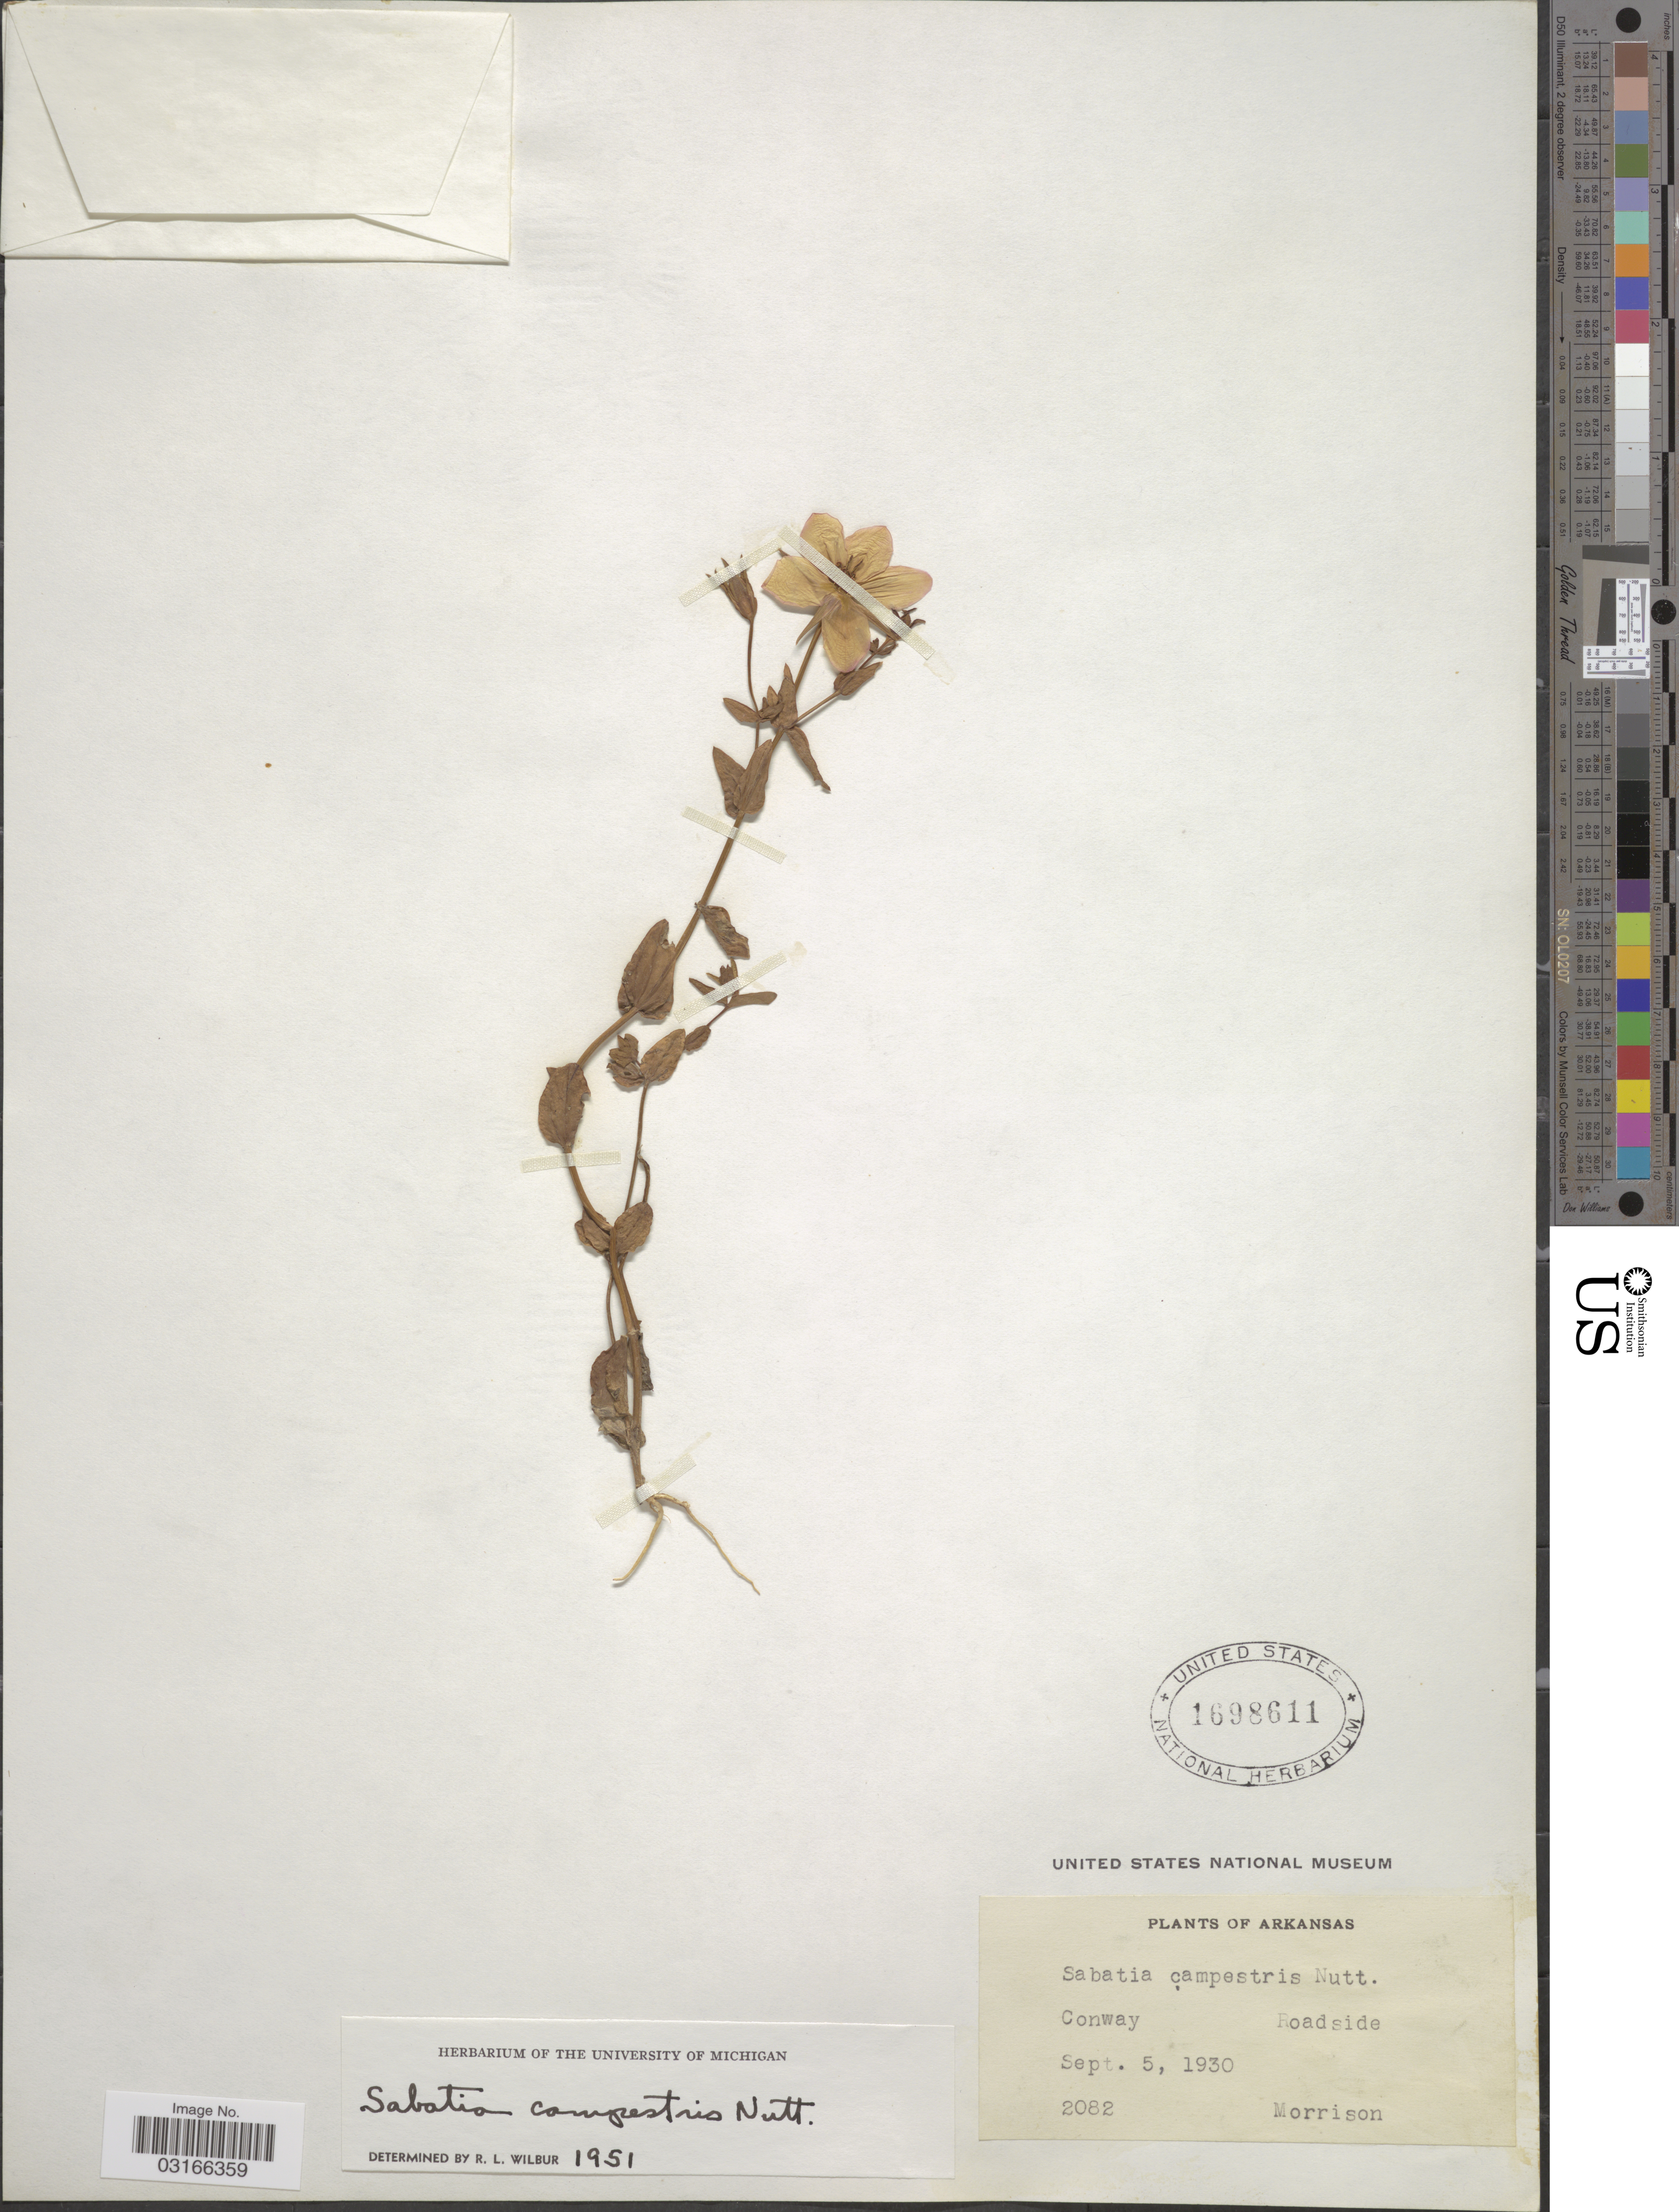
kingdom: Plantae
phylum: Tracheophyta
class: Magnoliopsida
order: Gentianales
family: Gentianaceae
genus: Sabatia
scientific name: Sabatia campestris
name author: Nutt.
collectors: Morrison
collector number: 2082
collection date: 1930-09-05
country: United States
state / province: Arkansas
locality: Conway.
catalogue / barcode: US 1698611